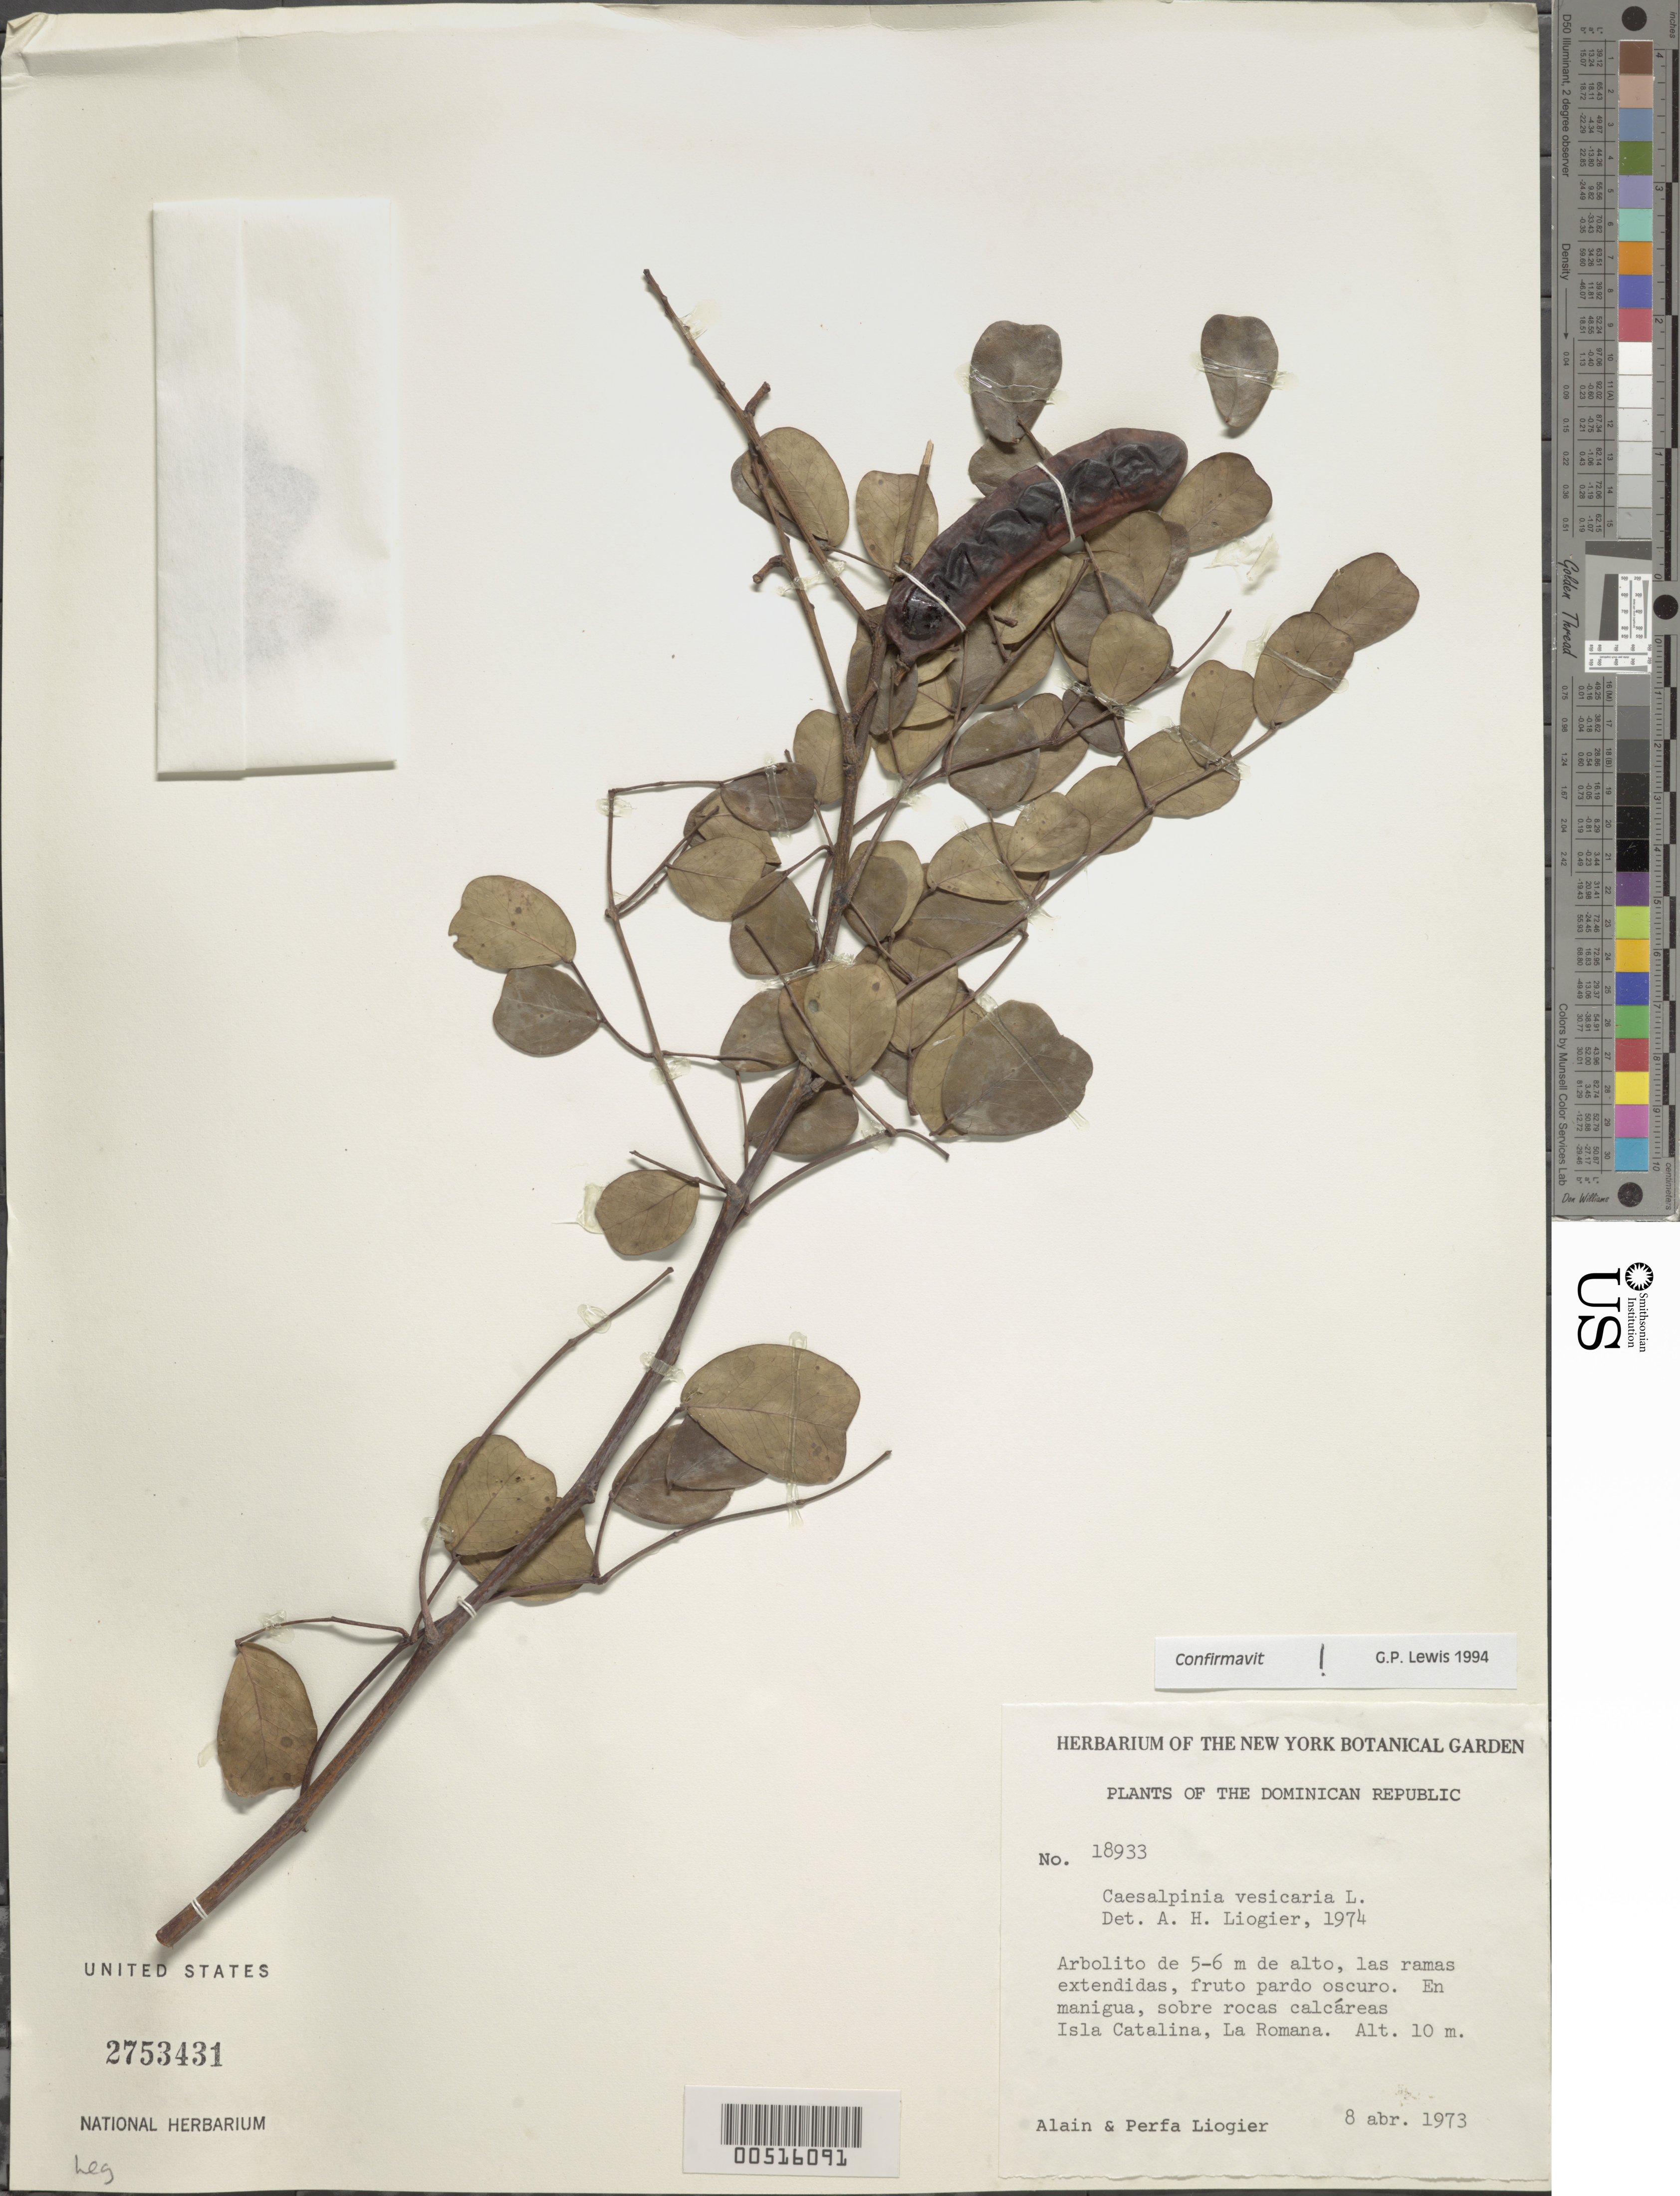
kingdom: Plantae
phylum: Tracheophyta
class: Magnoliopsida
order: Fabales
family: Fabaceae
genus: Tara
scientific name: Tara vesicaria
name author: (L.) Molinari et al.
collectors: A. H. Liogier & M. P. Liogier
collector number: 18933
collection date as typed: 08 Apr 1973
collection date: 1973-04-08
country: Dominican Republic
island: Hispaniola Island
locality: La romana, isla catalina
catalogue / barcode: US 2753431